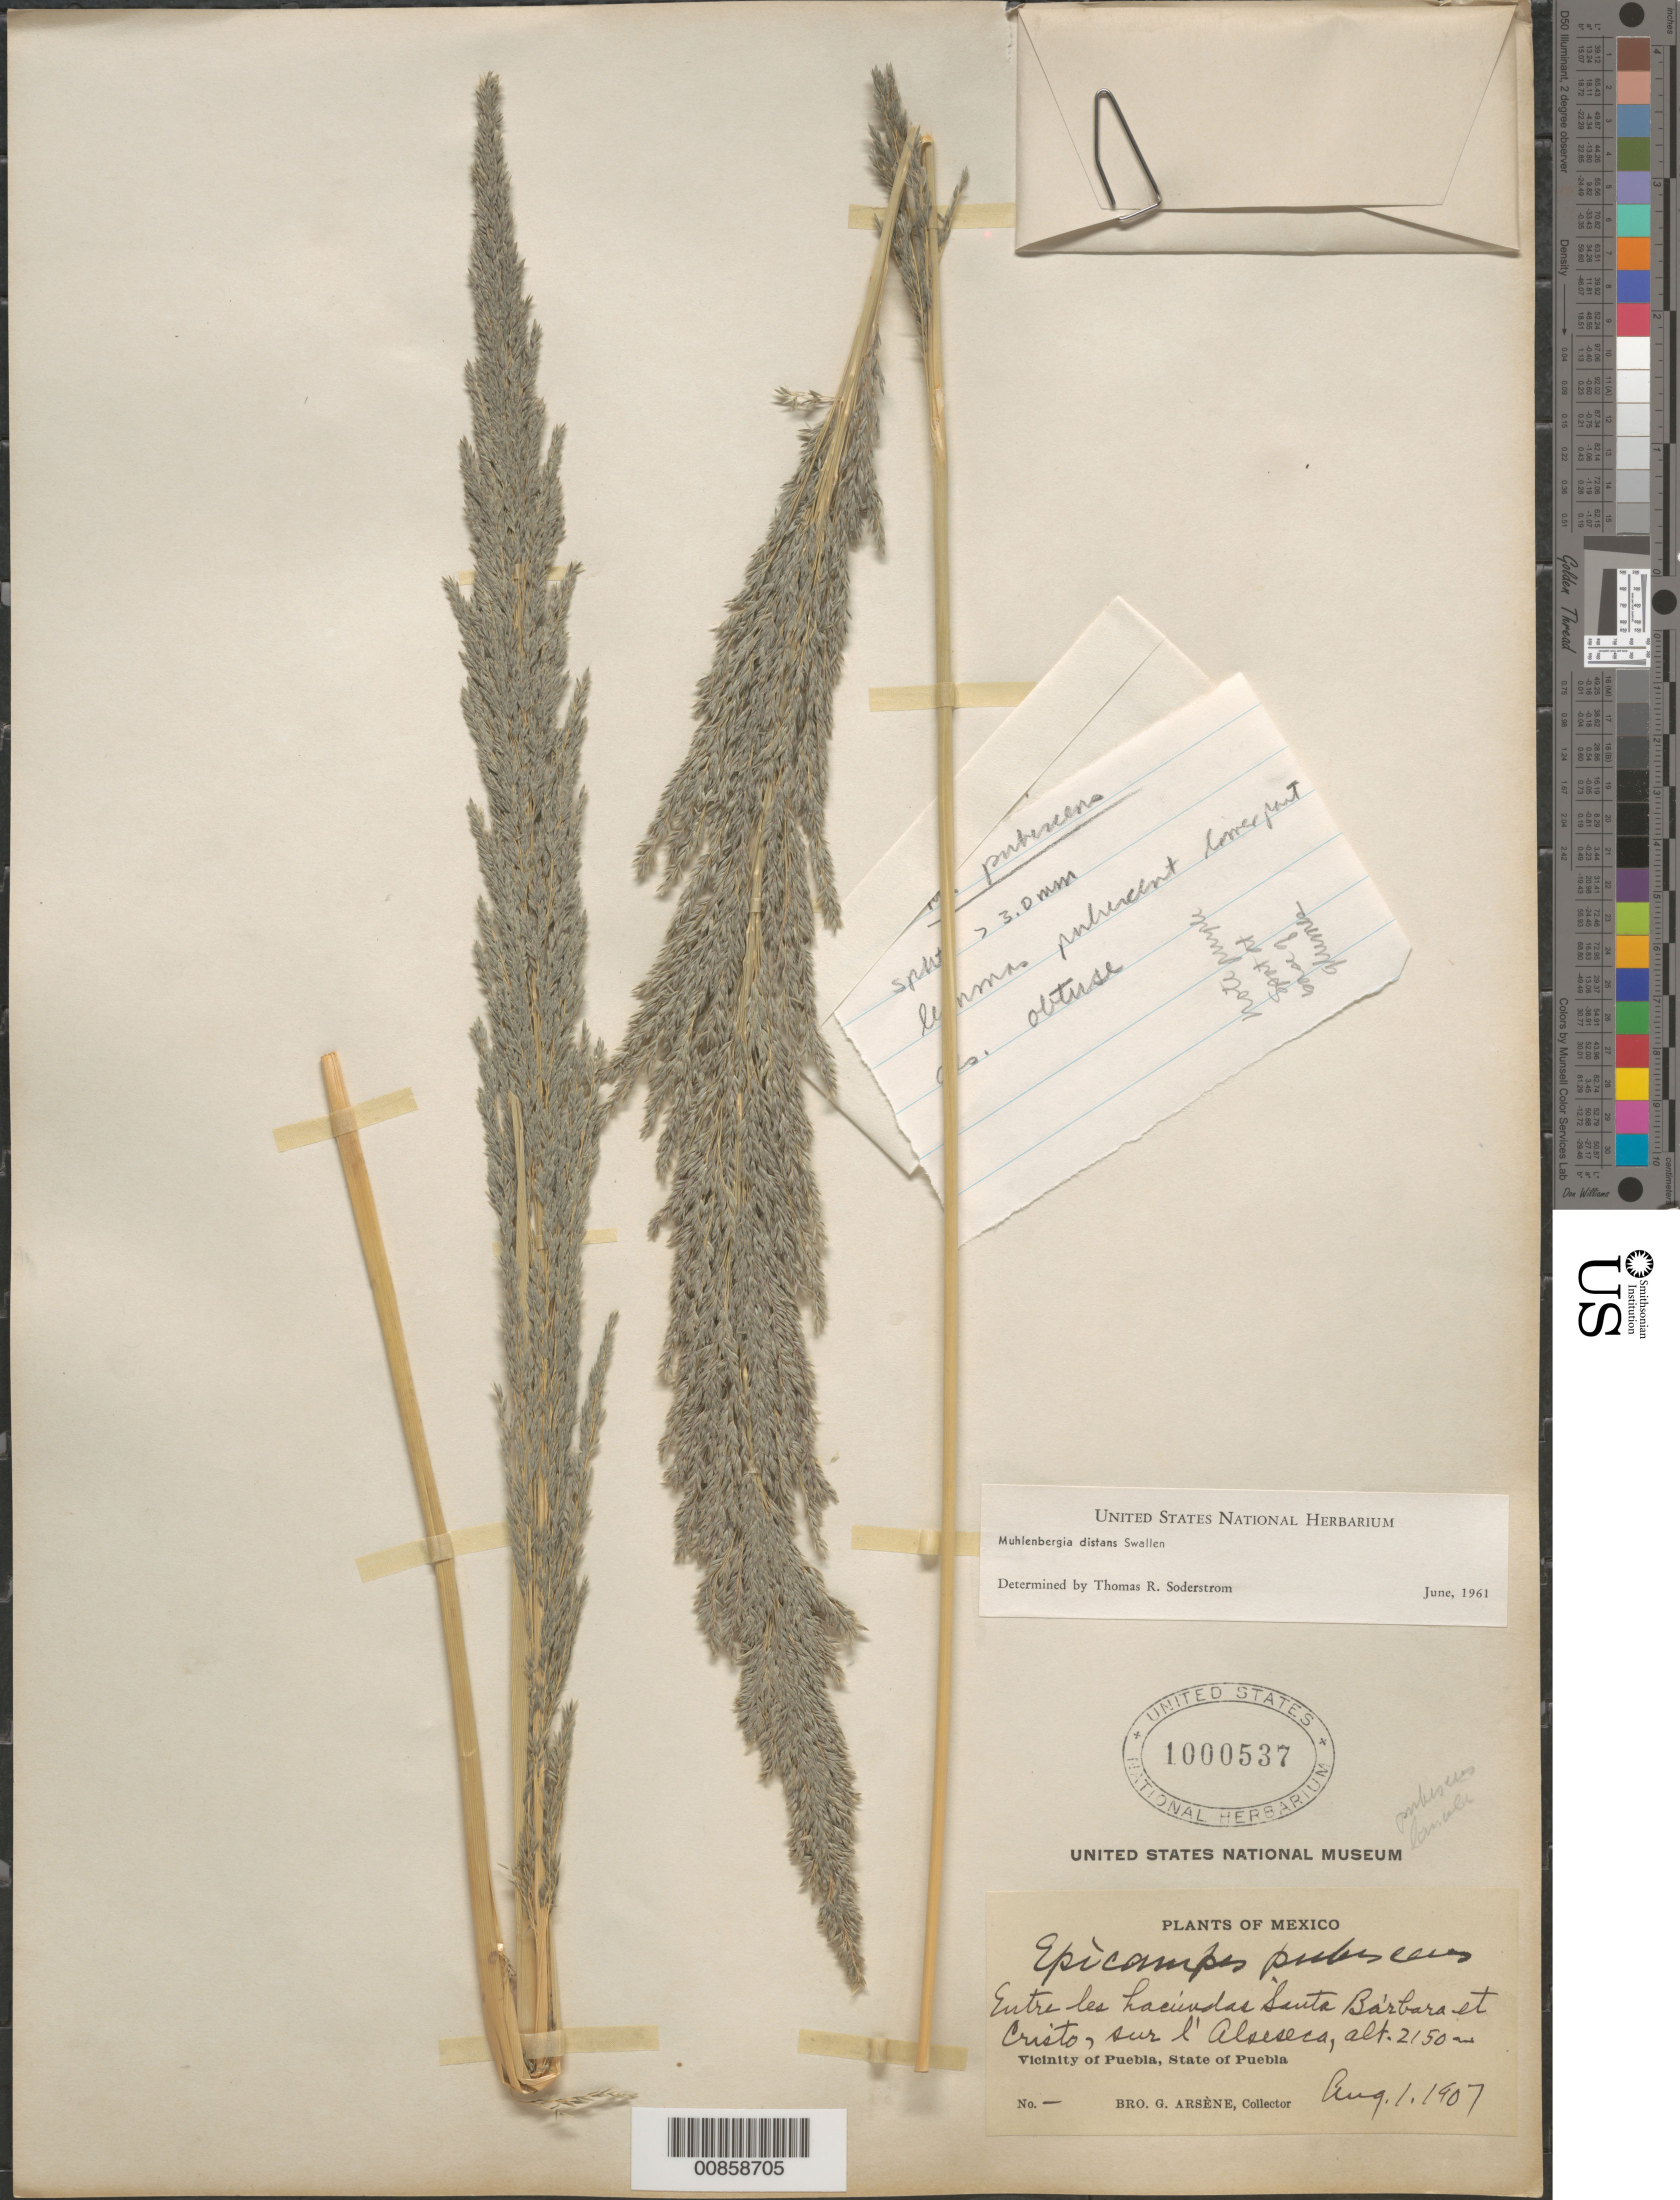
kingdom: Plantae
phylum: Tracheophyta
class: Liliopsida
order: Poales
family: Poaceae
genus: Muhlenbergia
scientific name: Muhlenbergia distans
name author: Swallen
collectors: Bro. G. Arsène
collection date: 1907-08-01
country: Mexico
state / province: Puebla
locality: Entre les haciendas Santa Bàrbara et Cristo, sur l' Alseseca. Vicinity of Puebla.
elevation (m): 2150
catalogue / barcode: US 1000537